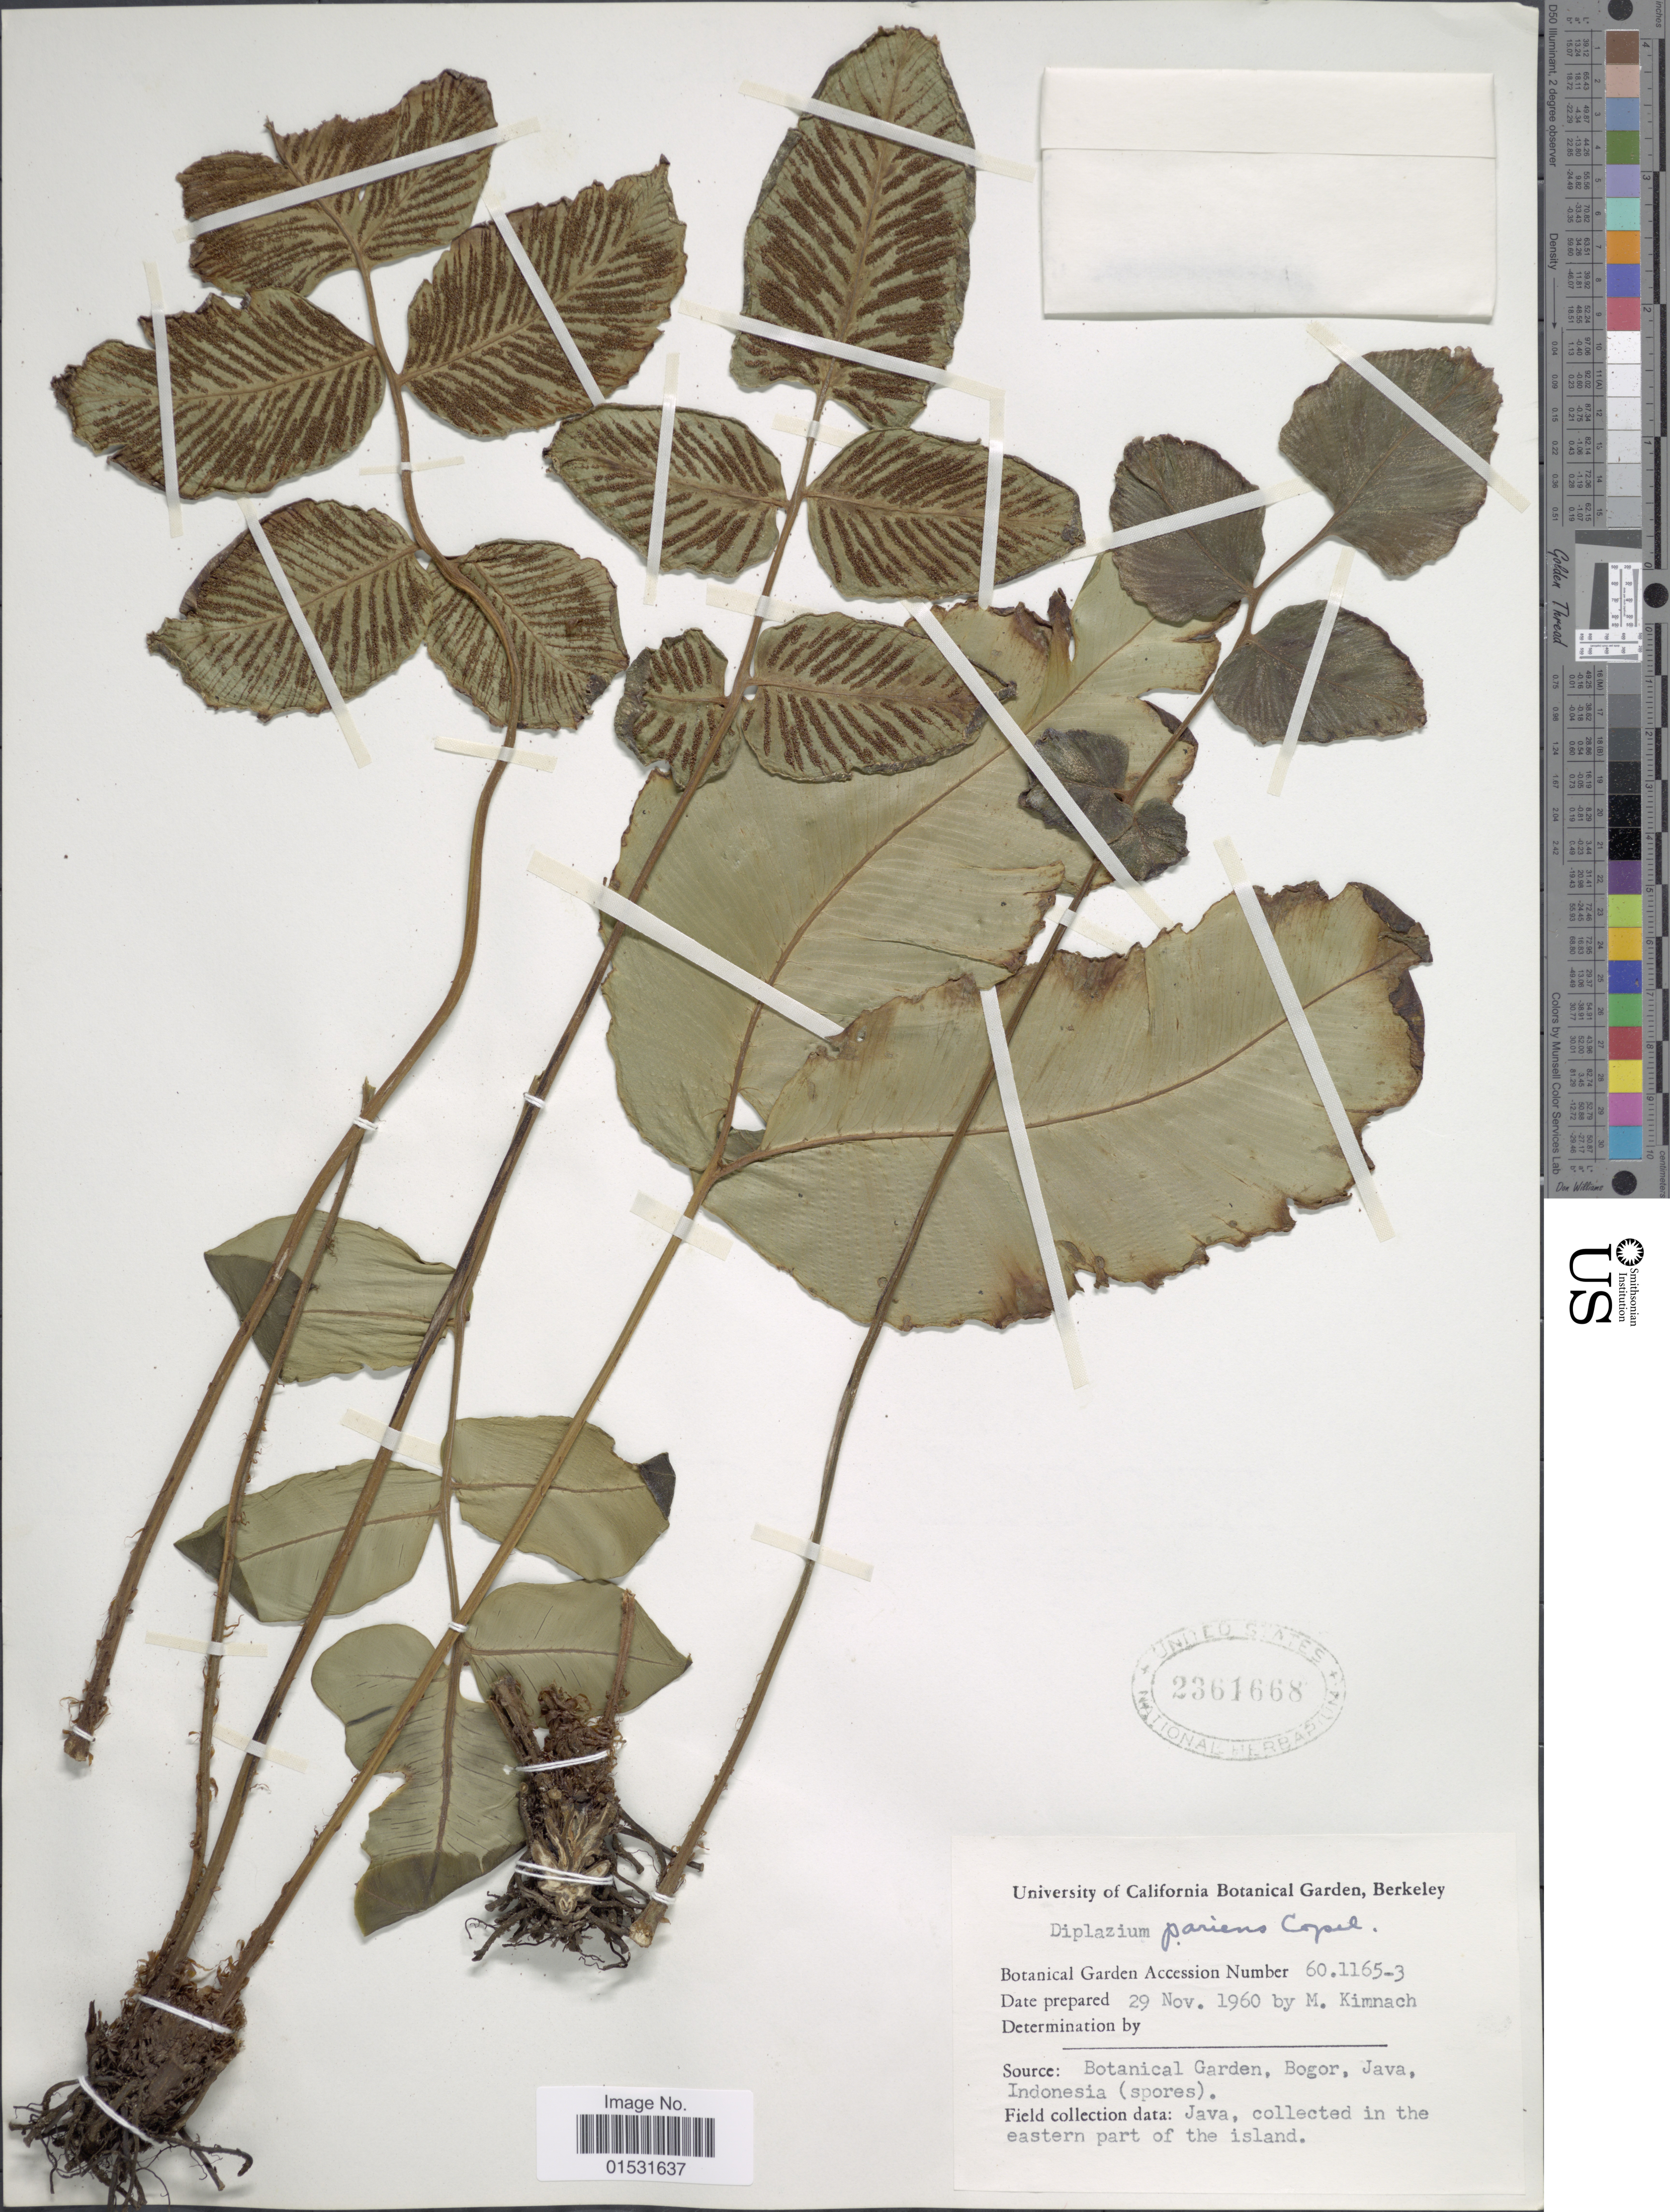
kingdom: Plantae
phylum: Tracheophyta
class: Polypodiopsida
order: Polypodiales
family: Athyriaceae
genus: Diplazium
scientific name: Diplazium pariens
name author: Copel.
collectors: M. W. Kimnach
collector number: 60.1165-3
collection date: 1960-11-29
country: United States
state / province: California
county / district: Alameda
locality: University of California Botanical Garden, Berkeley.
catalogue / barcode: US 2361668